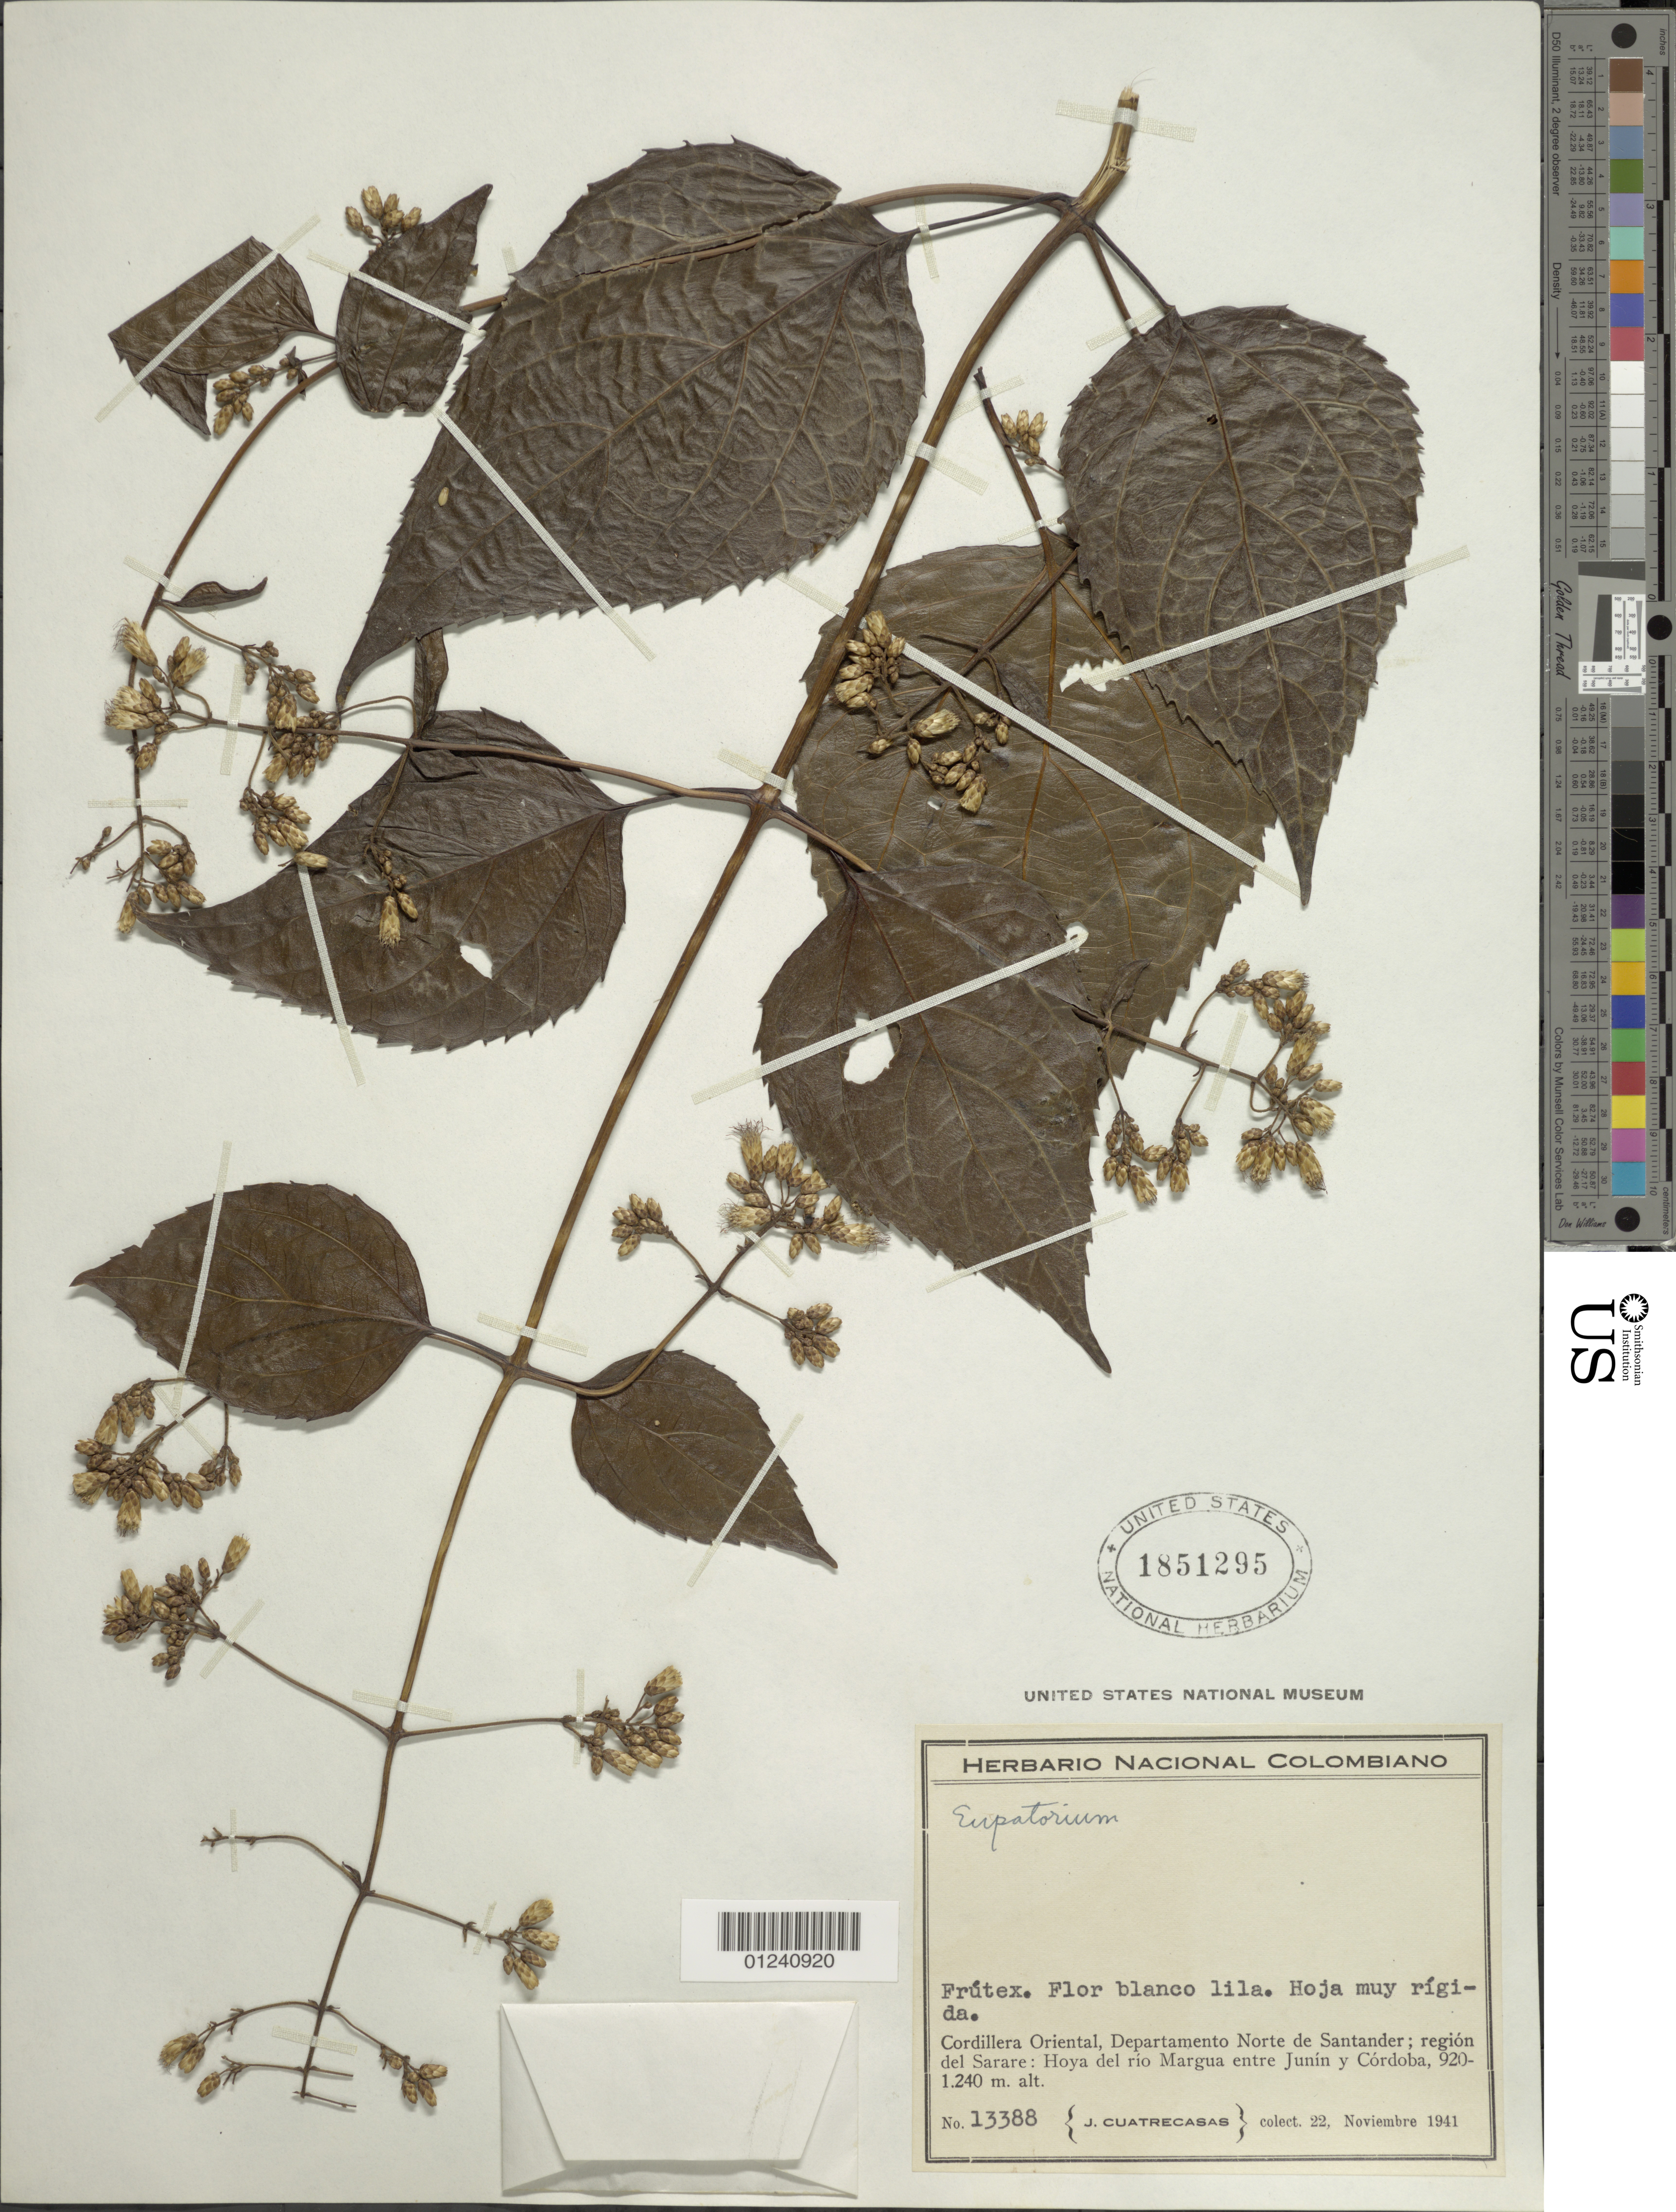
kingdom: Plantae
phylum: Tracheophyta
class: Magnoliopsida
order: Asterales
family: Asteraceae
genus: Chromolaena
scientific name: Chromolaena sp.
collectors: J. Cuatrecasas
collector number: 13388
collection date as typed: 22 Nov 1941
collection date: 1941-11-22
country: Colombia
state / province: Norte de Santander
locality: Cordillera Oriental, region de Sarare, Hoya del Rio Margua entre Junin y Cordoba.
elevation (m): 920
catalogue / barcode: US 1851295